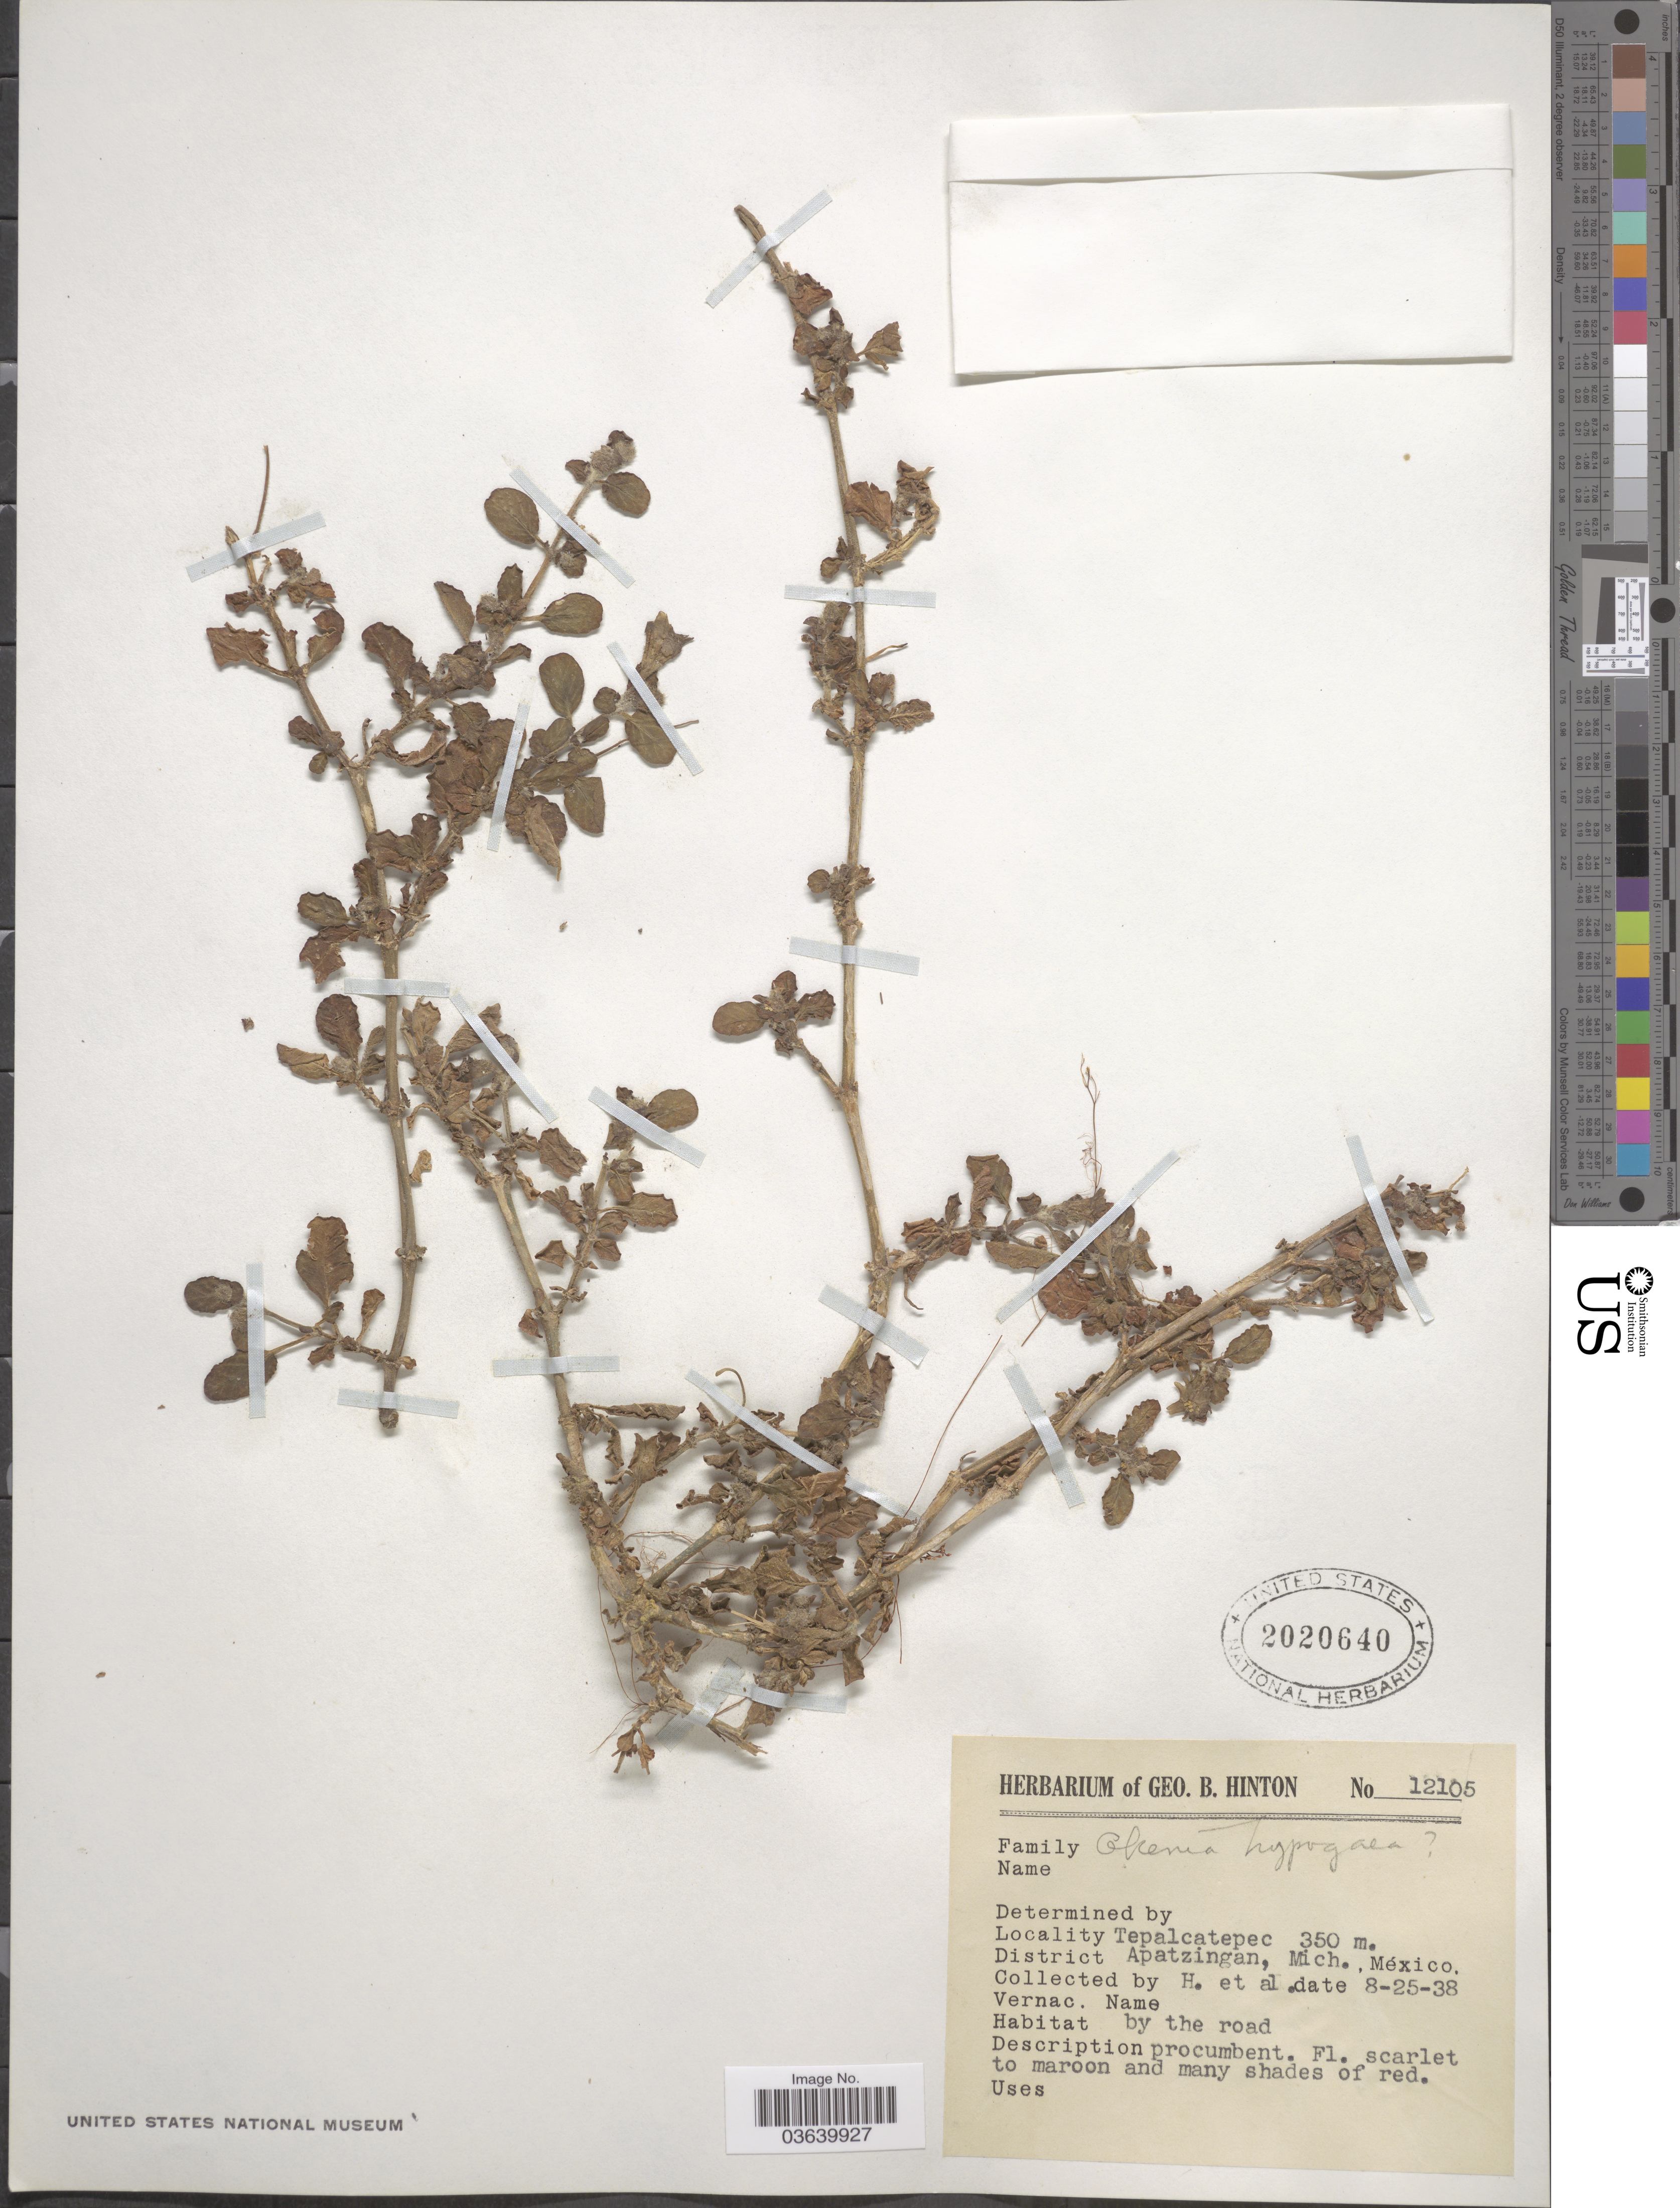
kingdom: Plantae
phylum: Tracheophyta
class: Magnoliopsida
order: Caryophyllales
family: Nyctaginaceae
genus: Okenia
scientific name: Okenia hypogaea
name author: Schltdl. & Cham.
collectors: G. B. Hinton & et al.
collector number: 12105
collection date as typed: Transcribed d/m/y: 25/8/38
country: Mexico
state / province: Michoacán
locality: Tepalcatepec. District Apatzingan.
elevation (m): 350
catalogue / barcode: US 2020640